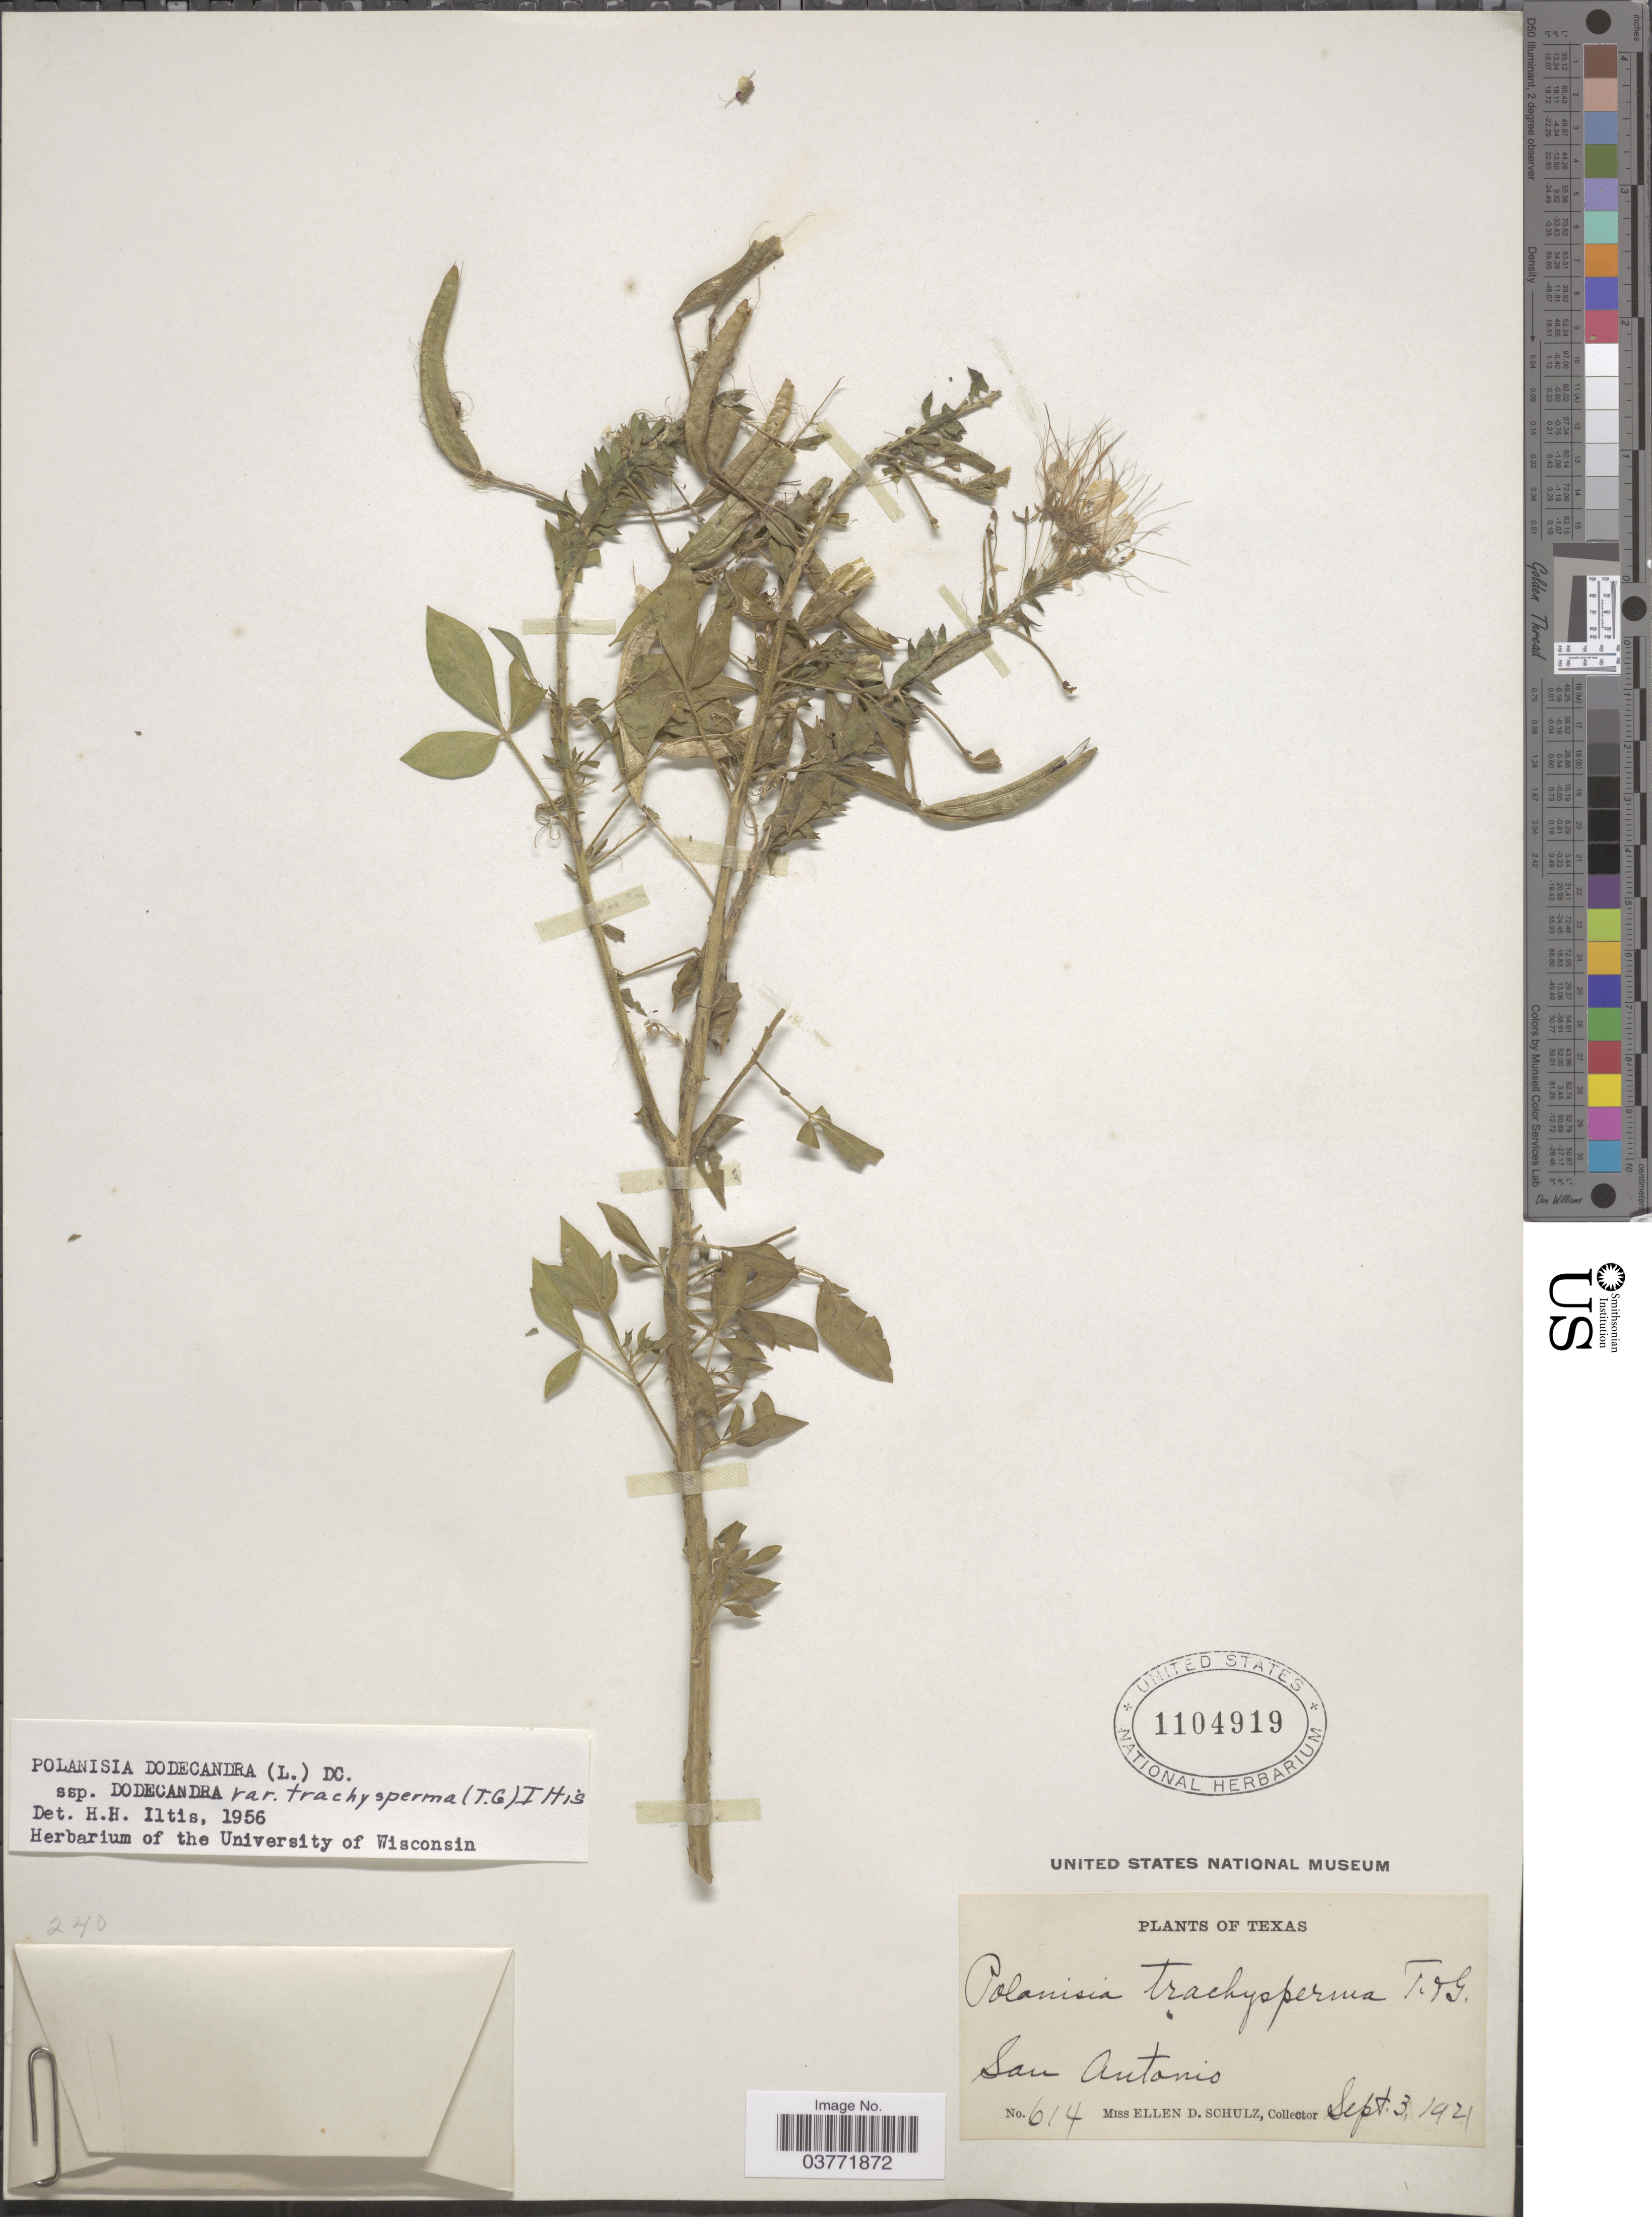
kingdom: Plantae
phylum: Tracheophyta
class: Magnoliopsida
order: Brassicales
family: Cleomaceae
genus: Polanisia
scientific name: Polanisia trachysperma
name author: Torr. & A. Gray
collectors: E. D. Schulz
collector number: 614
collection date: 1921-09-03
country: United States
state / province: Texas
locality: San Antonio.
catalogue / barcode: US 1104919